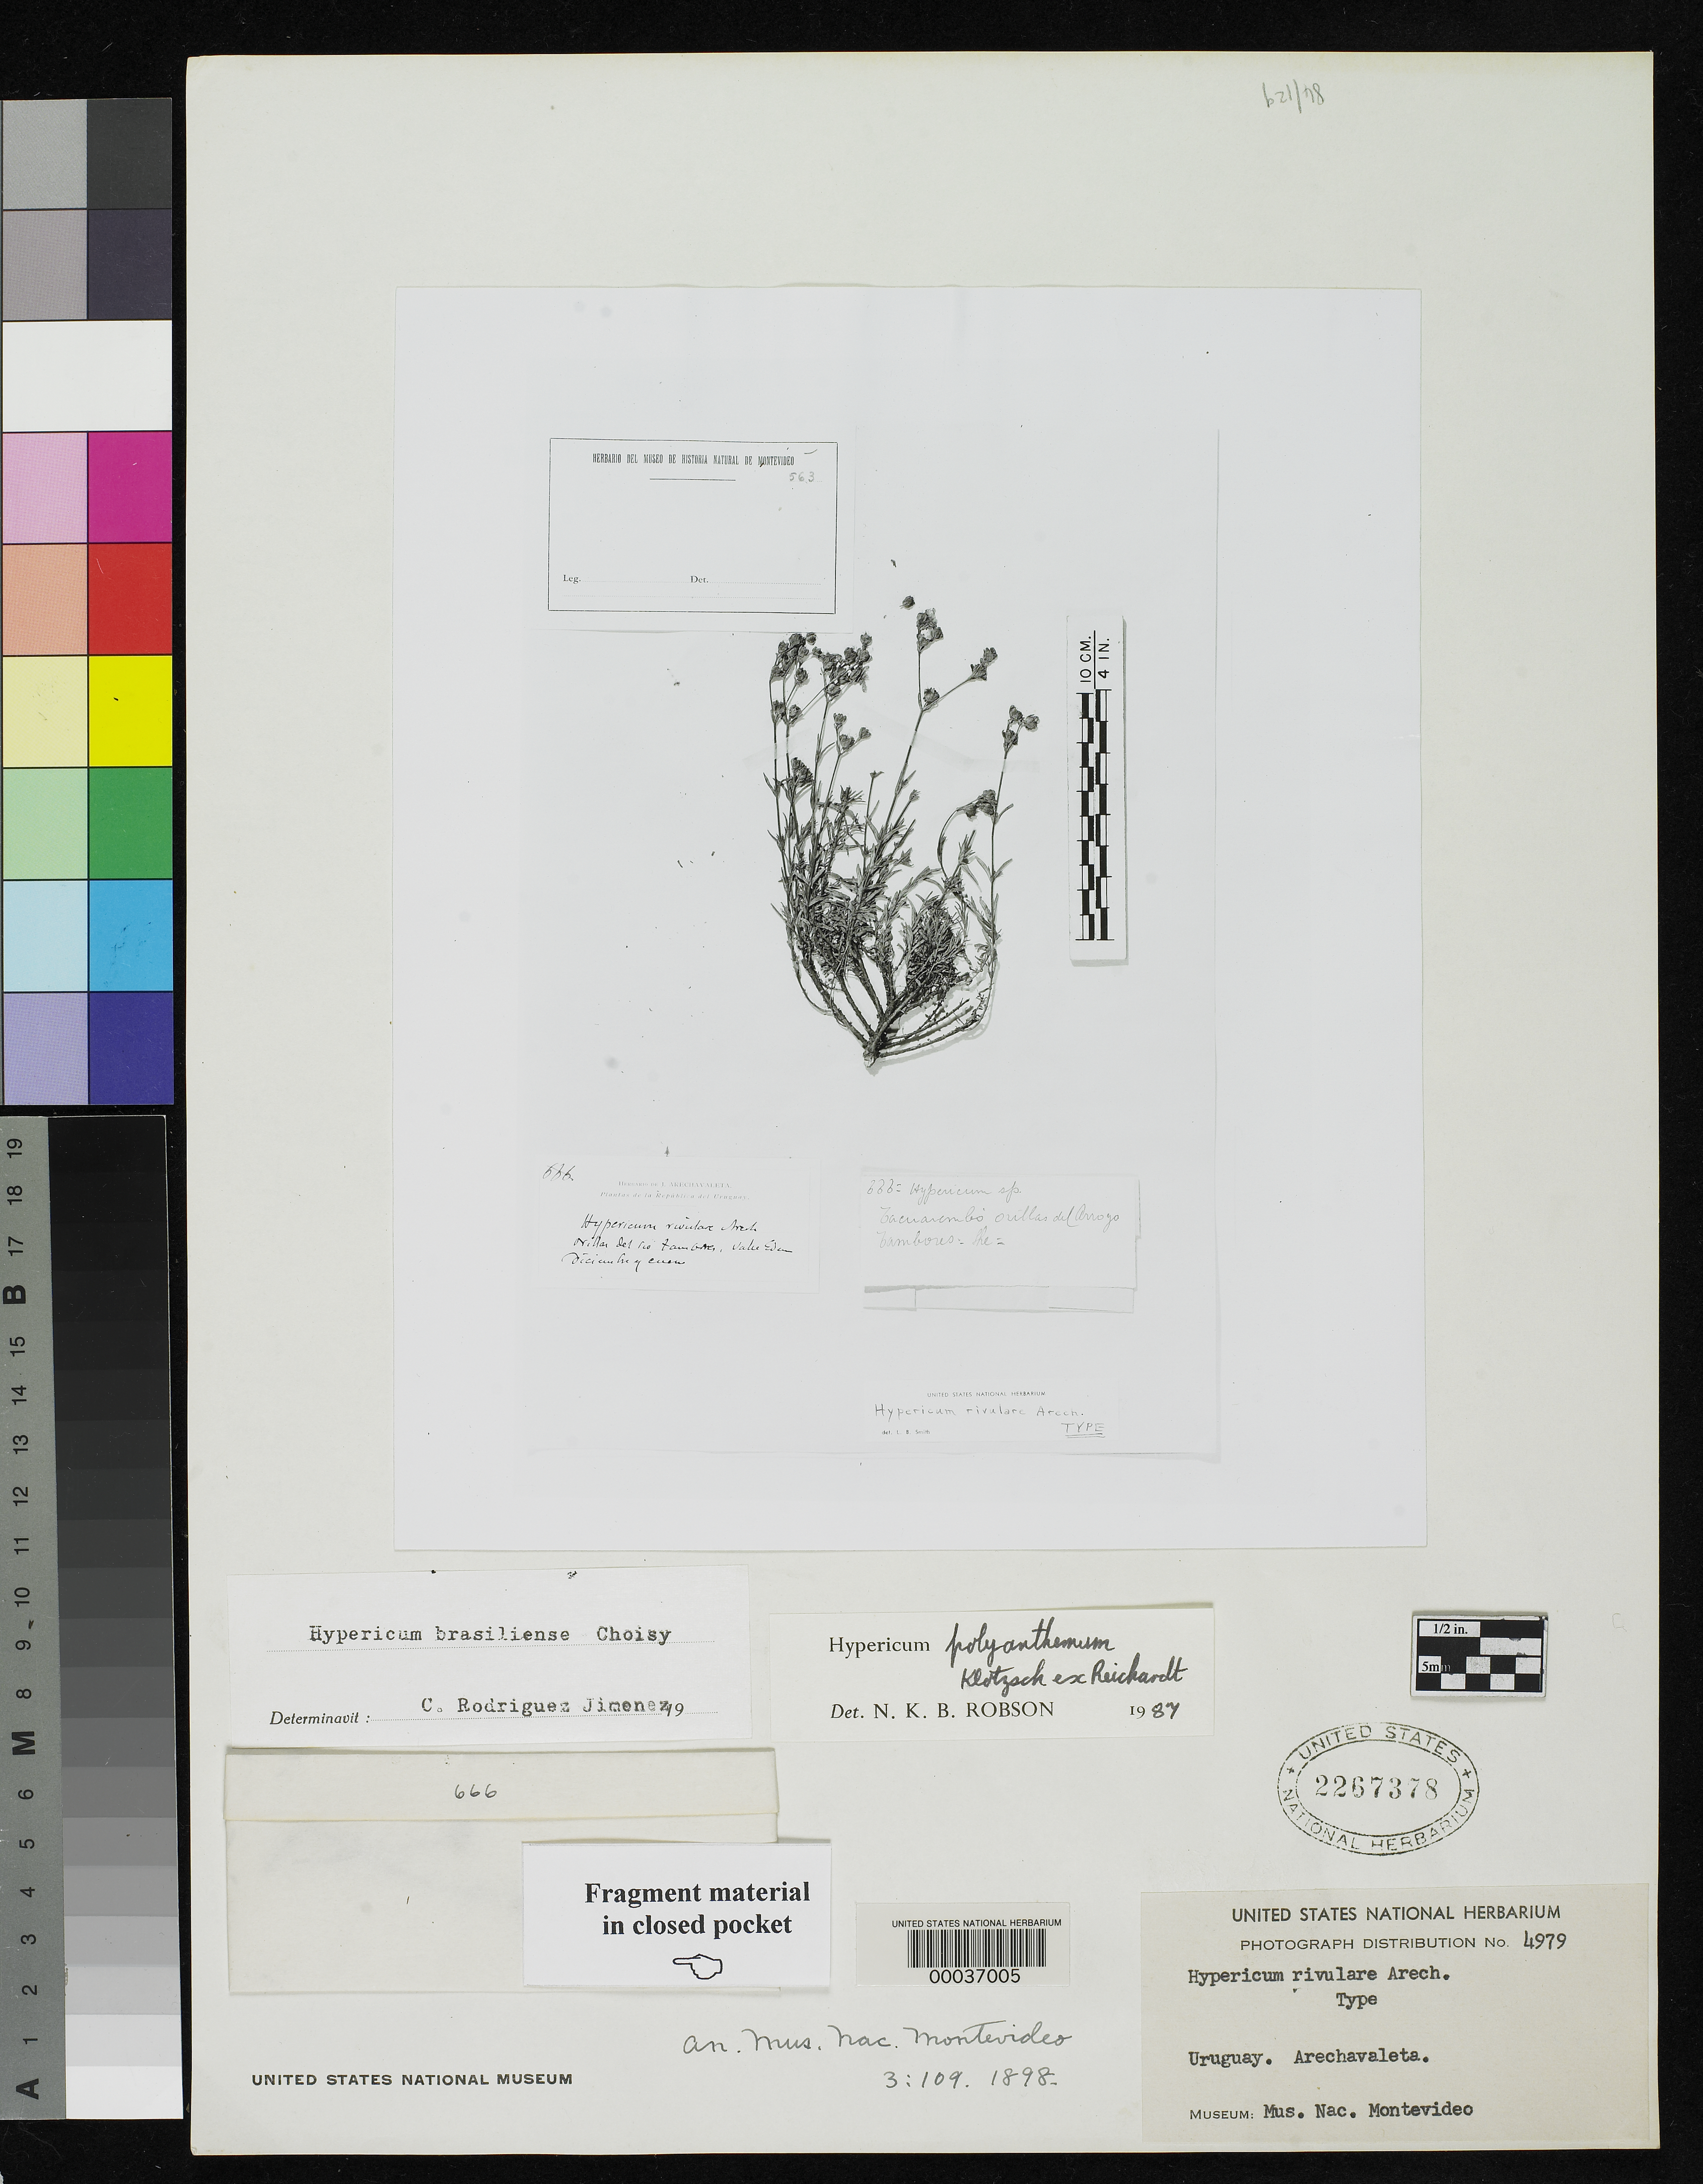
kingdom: Plantae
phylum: Tracheophyta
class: Magnoliopsida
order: Malpighiales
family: Hypericaceae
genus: Hypericum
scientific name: Hypericum rivulare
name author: Arechav.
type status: Type Fragment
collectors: J. Arechavaleta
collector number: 666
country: Uruguay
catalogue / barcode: US 2267378